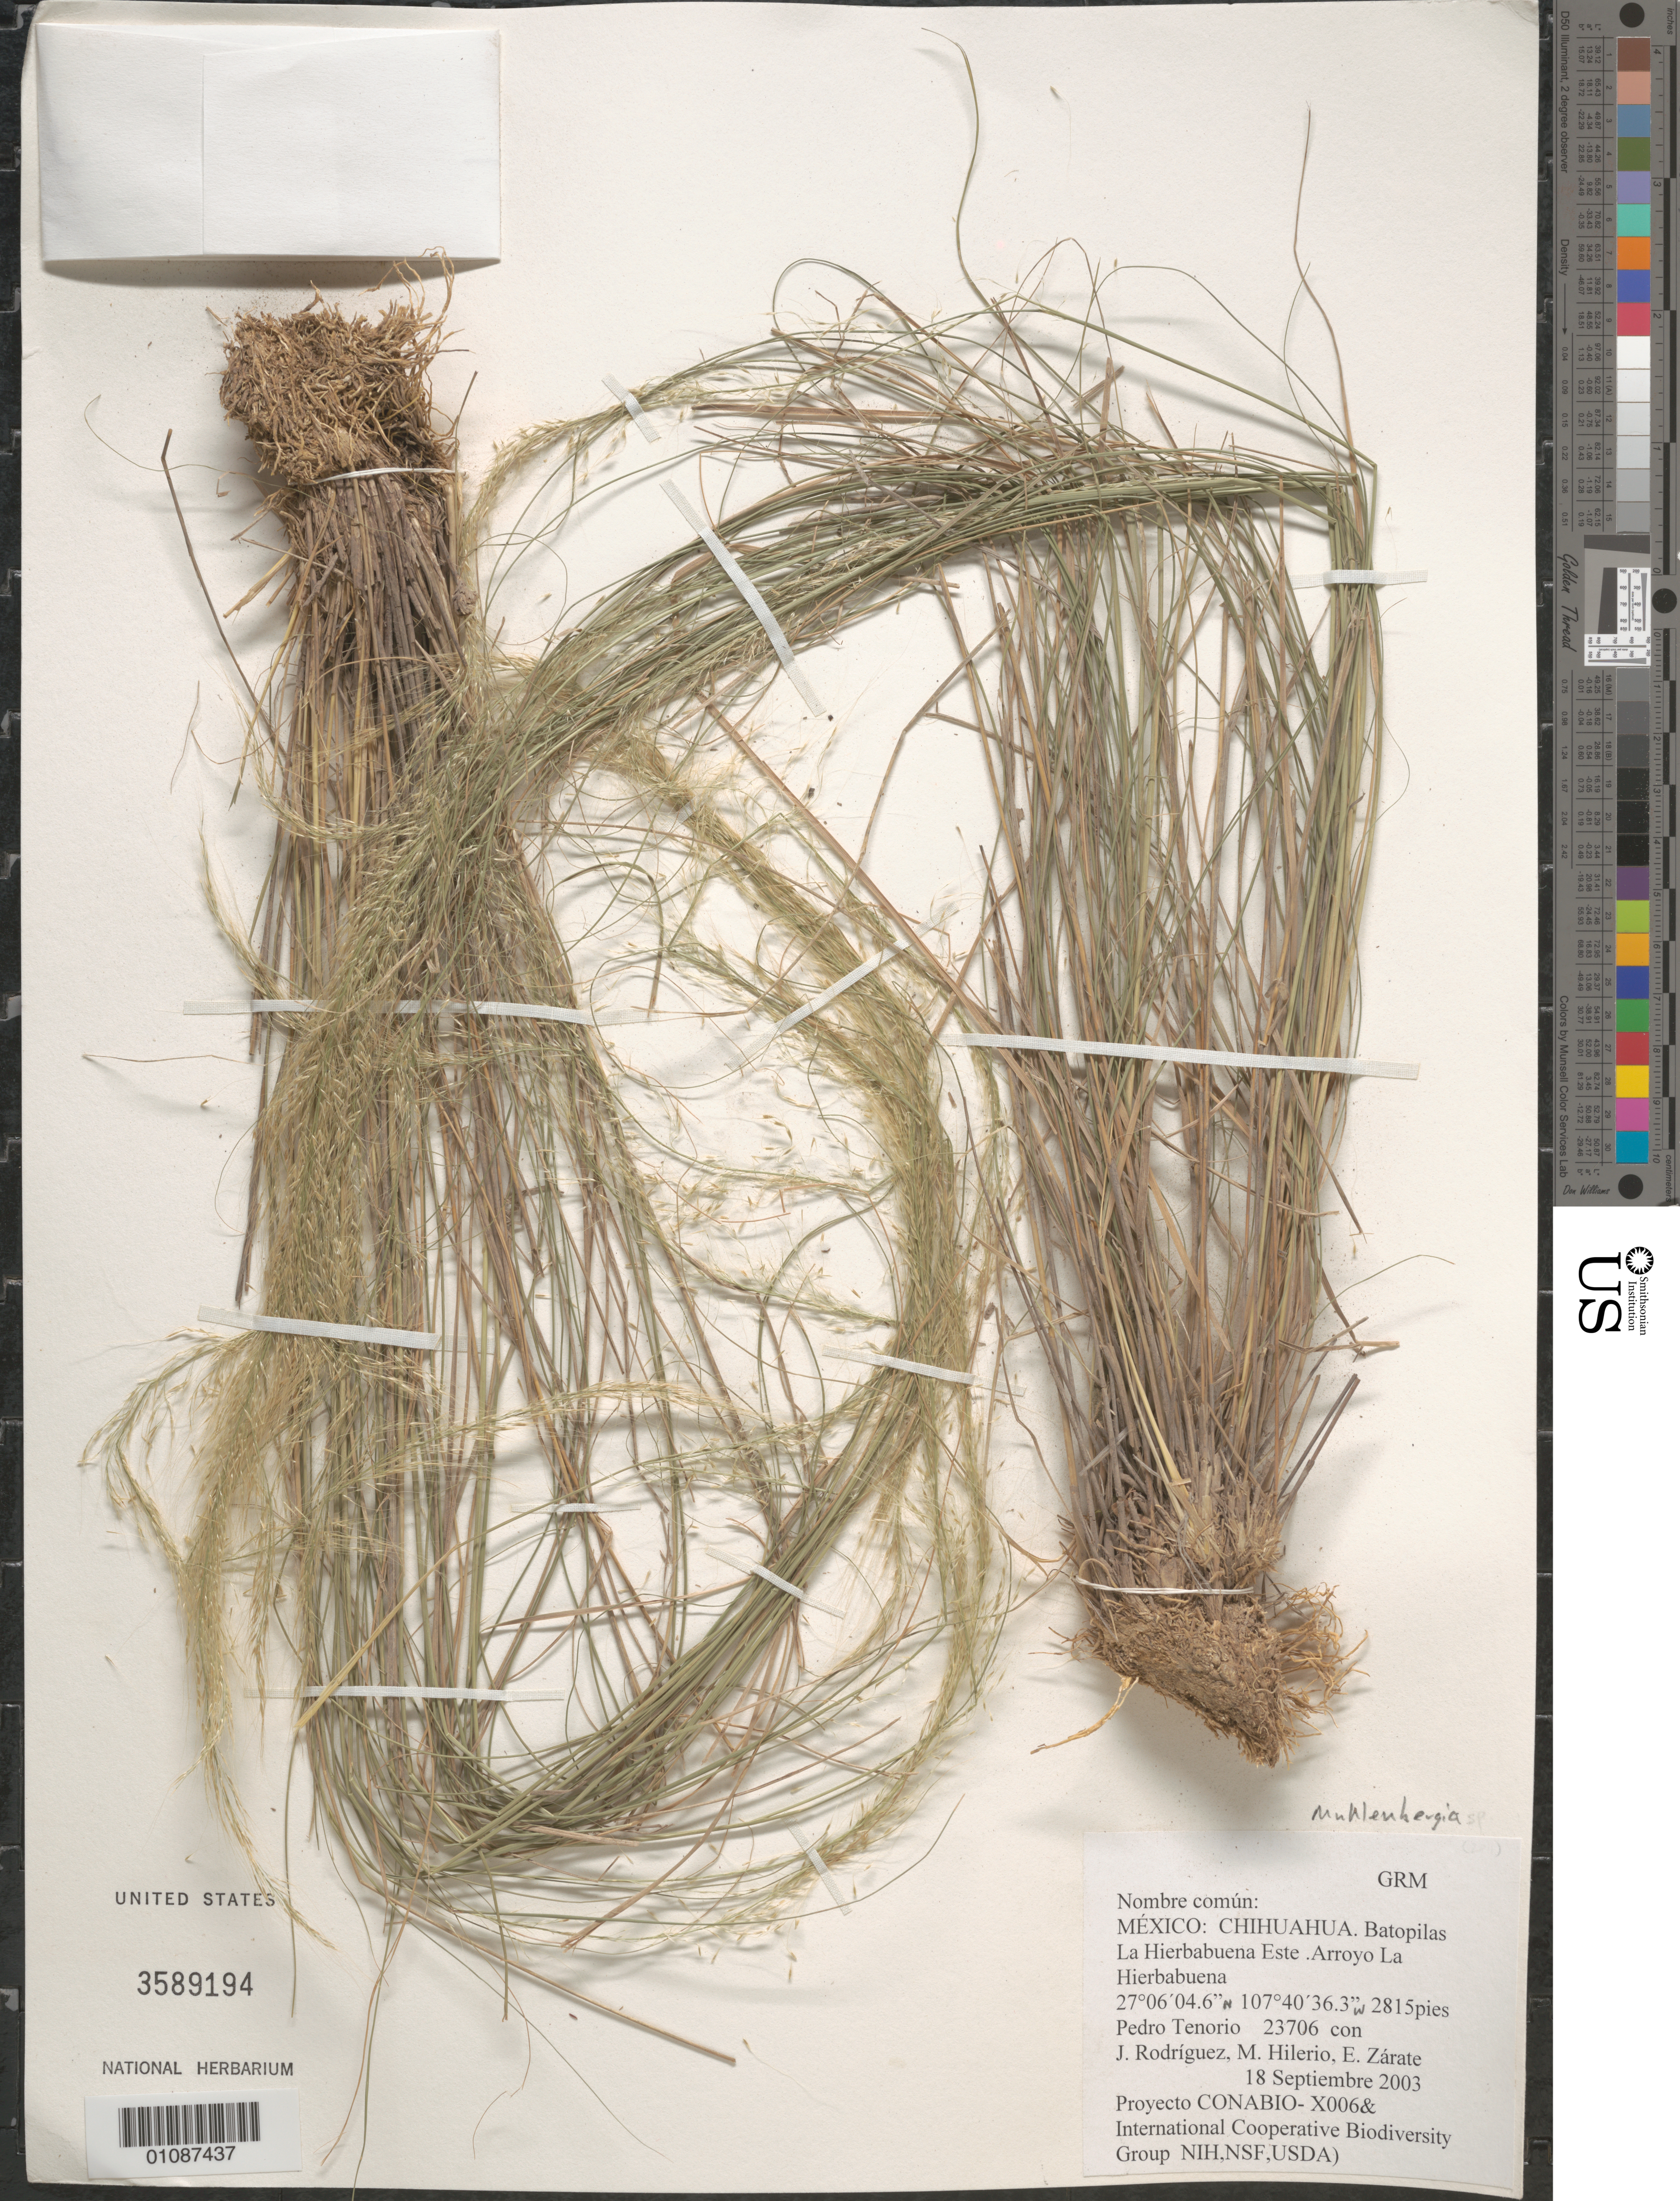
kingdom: Plantae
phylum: Tracheophyta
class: Liliopsida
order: Poales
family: Poaceae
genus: Muhlenbergia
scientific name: Muhlenbergia sp.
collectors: P. Tenorio L., J. Rodríguez, M. Hilerio & E. Zárate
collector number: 23706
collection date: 2003-09-18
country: Mexico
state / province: Chihuahua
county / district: Batopilas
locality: La Hierbabuena Este. Arroyo La Hierbabuena.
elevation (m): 858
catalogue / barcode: US 3589194